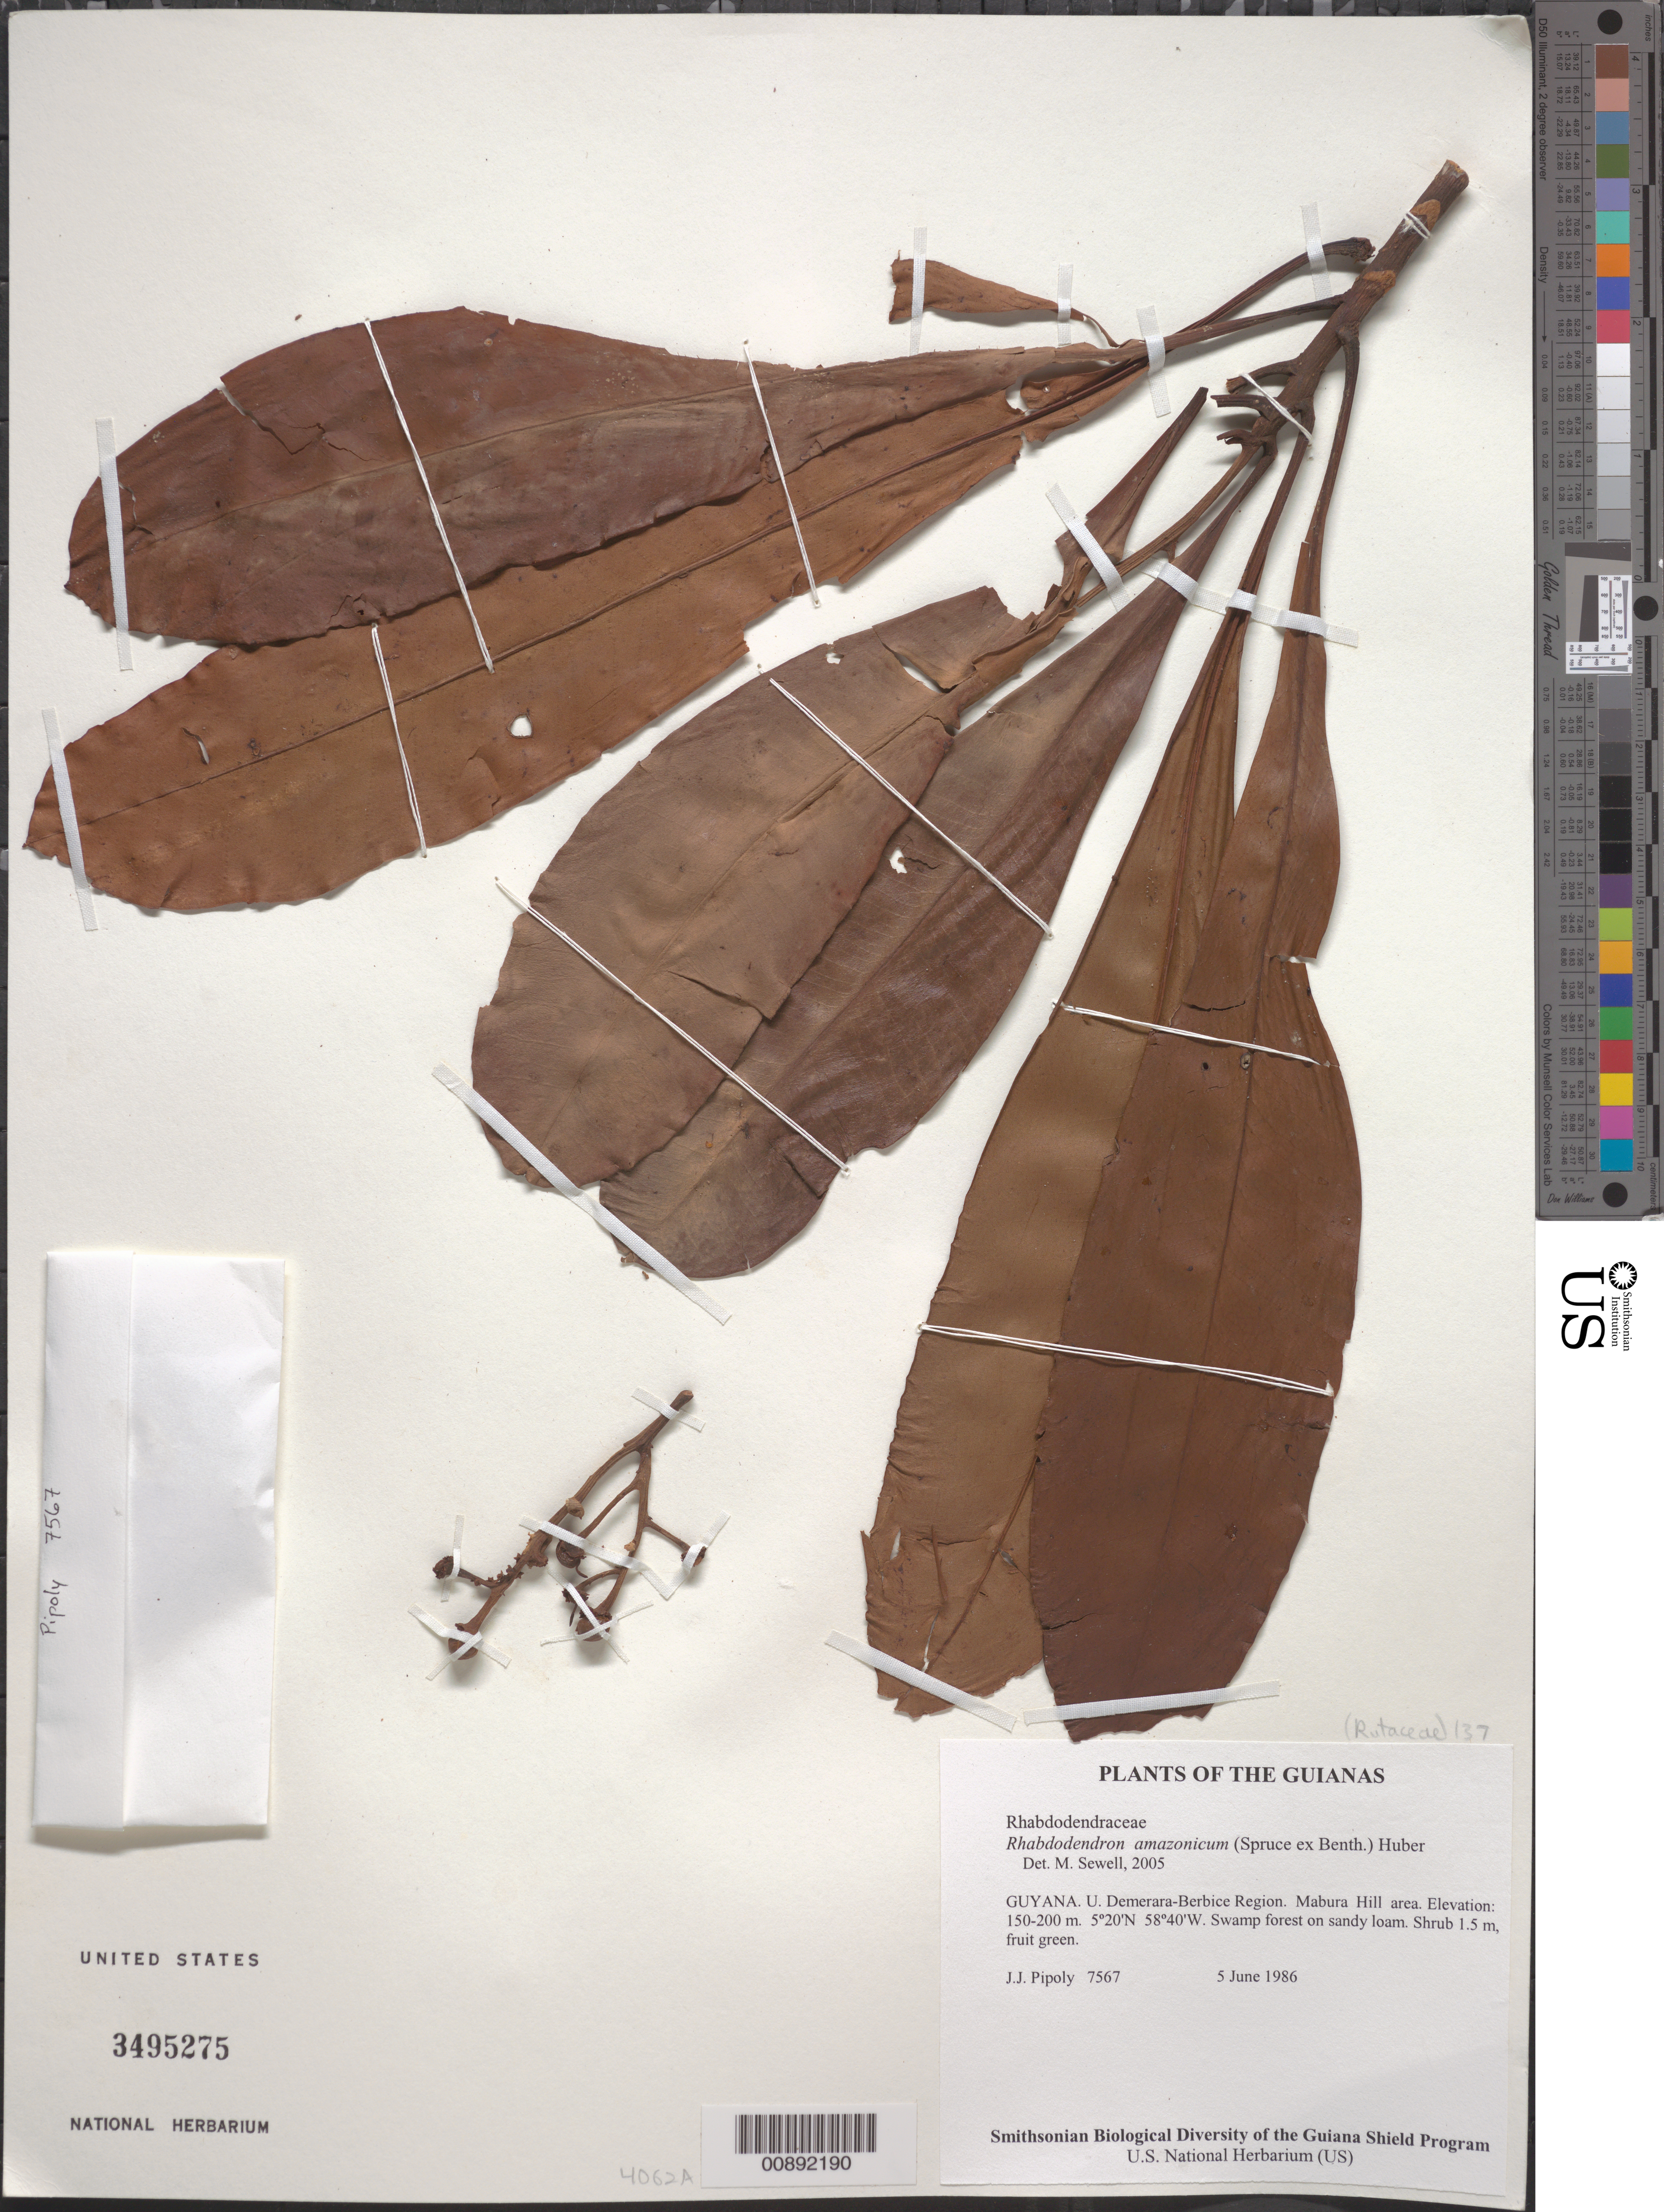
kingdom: Plantae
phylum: Tracheophyta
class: Magnoliopsida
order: Caryophyllales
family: Rhabdodendraceae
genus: Rhabdodendron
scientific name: Rhabdodendron amazonicum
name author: (Spruce ex Benth.) Huber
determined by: Sewell, M.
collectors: J. J. Pipoly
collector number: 7567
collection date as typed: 5 June 1986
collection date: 1986-06-05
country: Guyana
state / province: U. Demerara-Berbice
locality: Mabura Hill area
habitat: Swamp forest on sandy loam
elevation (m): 150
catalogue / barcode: US 3495275